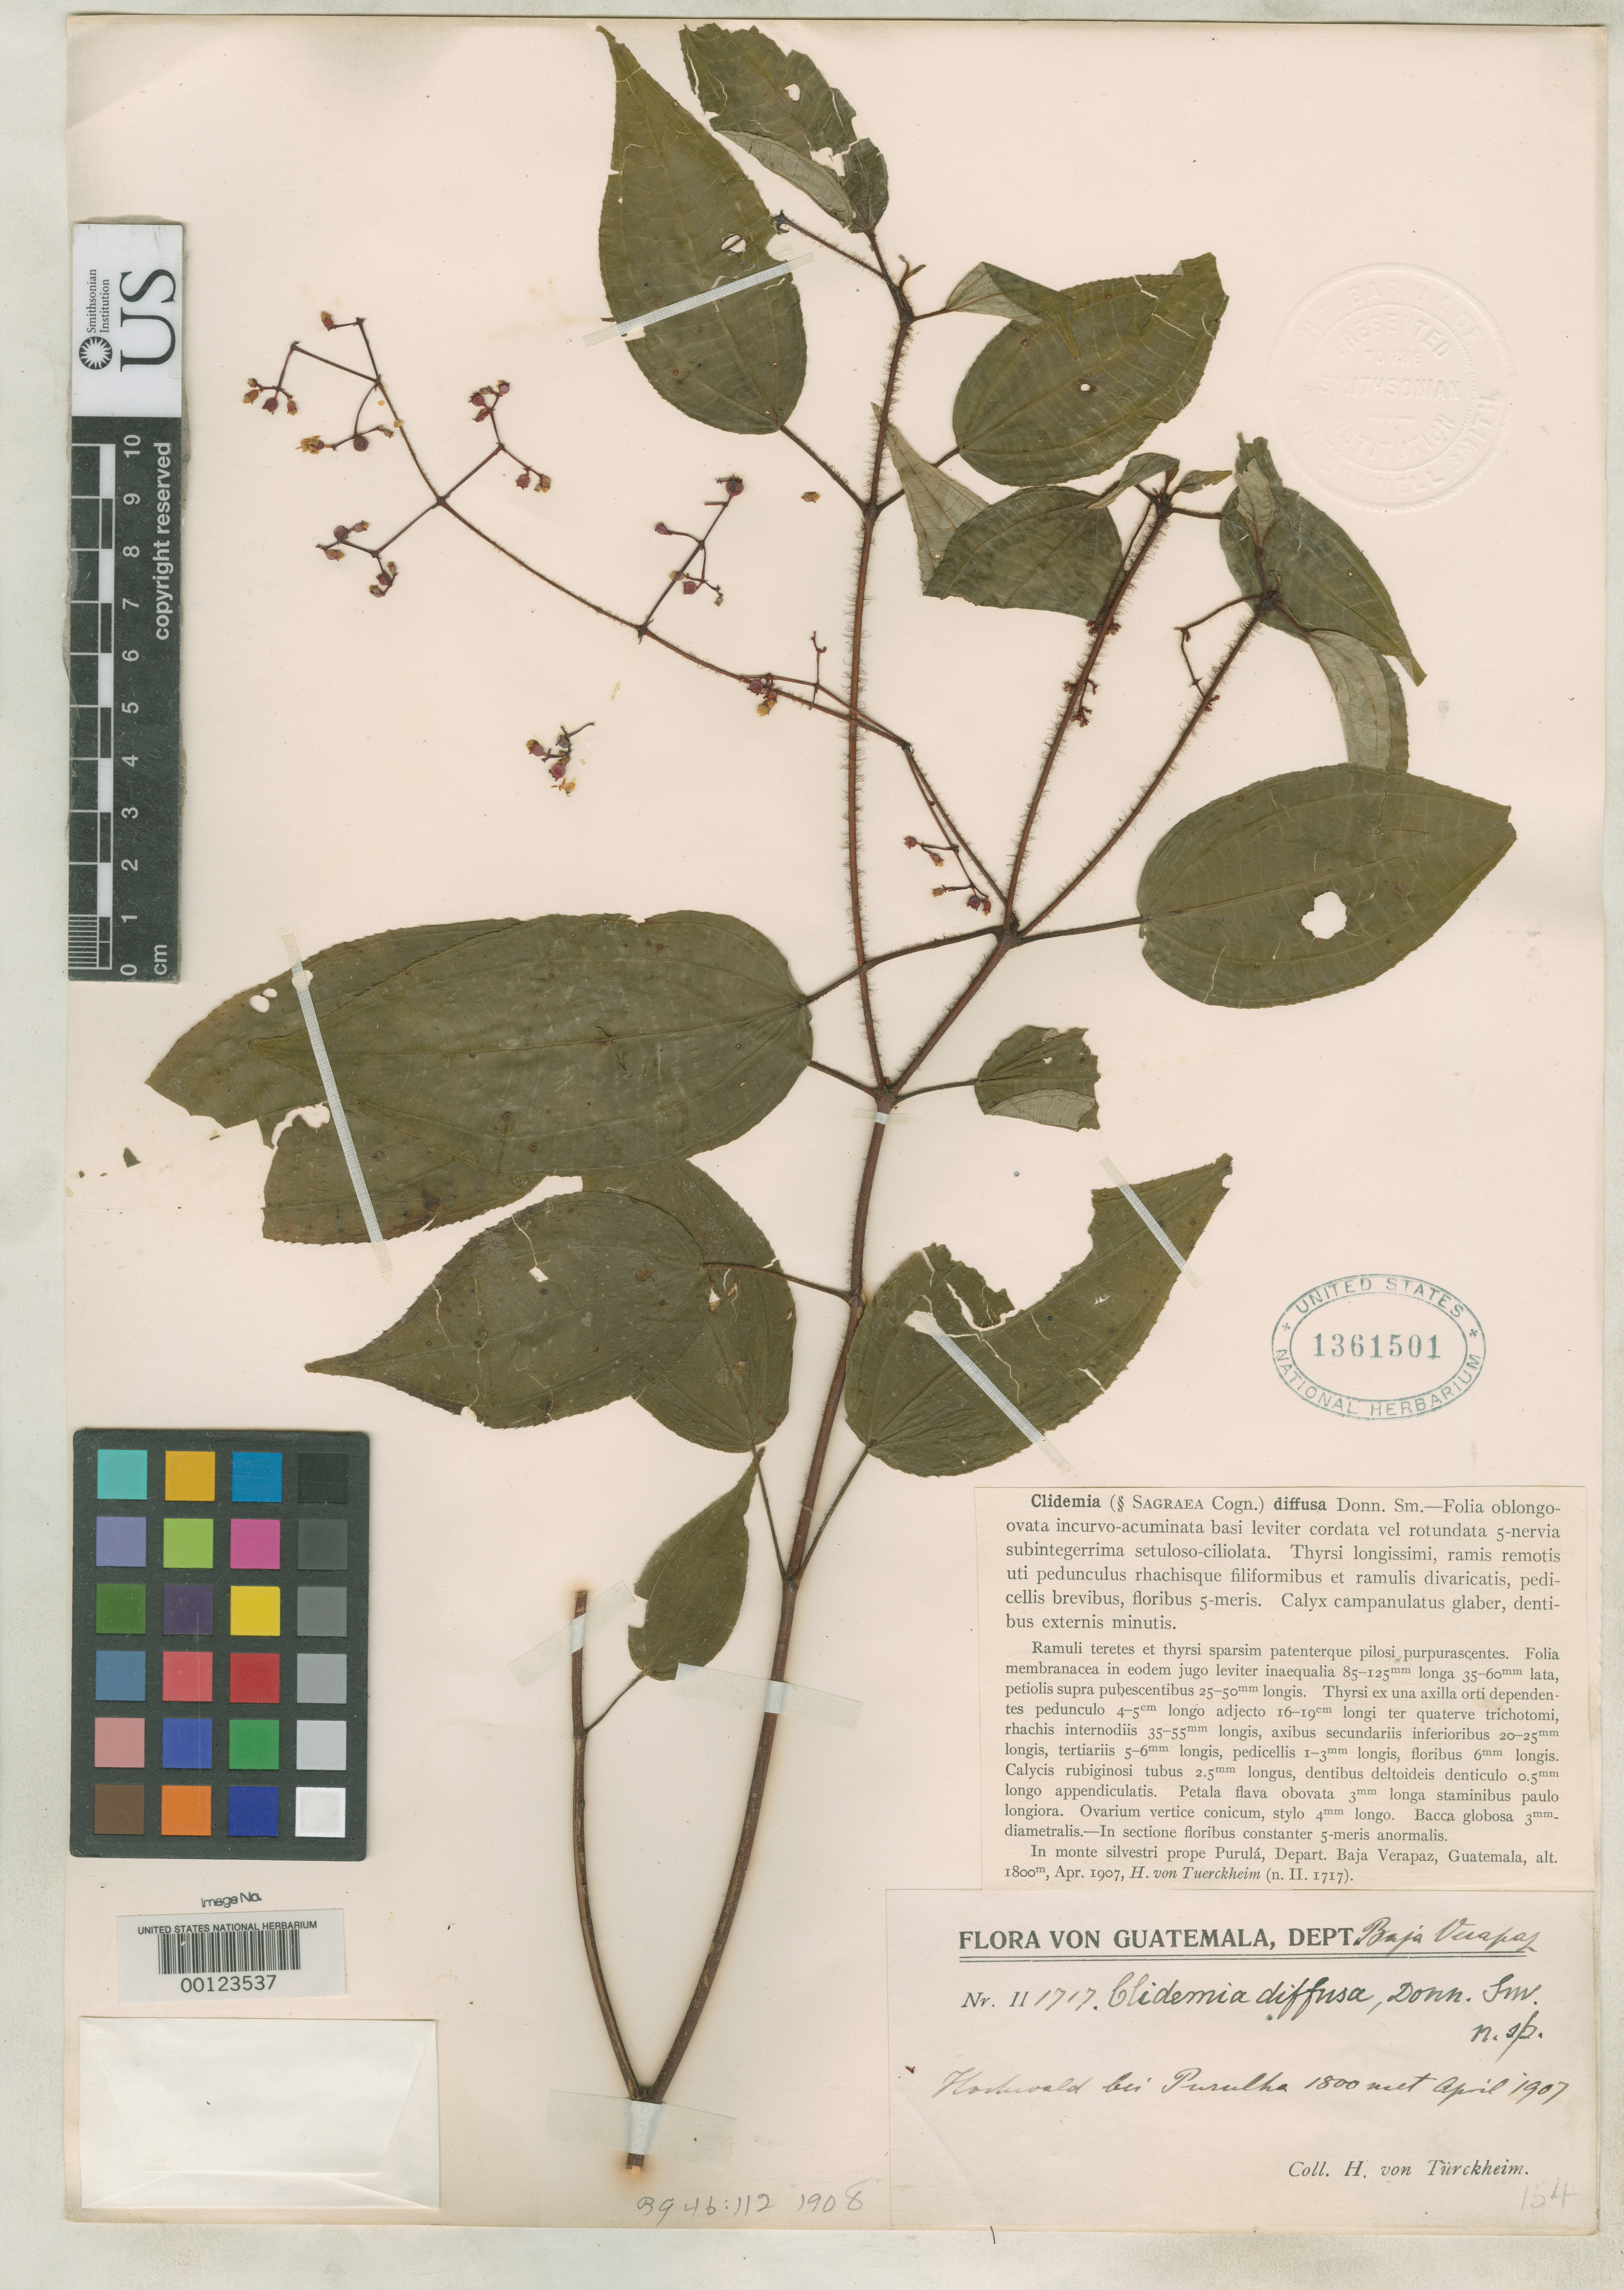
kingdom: Plantae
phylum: Tracheophyta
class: Magnoliopsida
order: Myrtales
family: Melastomataceae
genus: Clidemia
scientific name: Clidemia diffusa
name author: Donn. Sm.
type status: Type Collection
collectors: H. von Türckheim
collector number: II 1717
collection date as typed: Apr 1907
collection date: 1907-04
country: Guatemala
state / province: Baja Verapaz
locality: Prope Purula.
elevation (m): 1800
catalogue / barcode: US 1361501